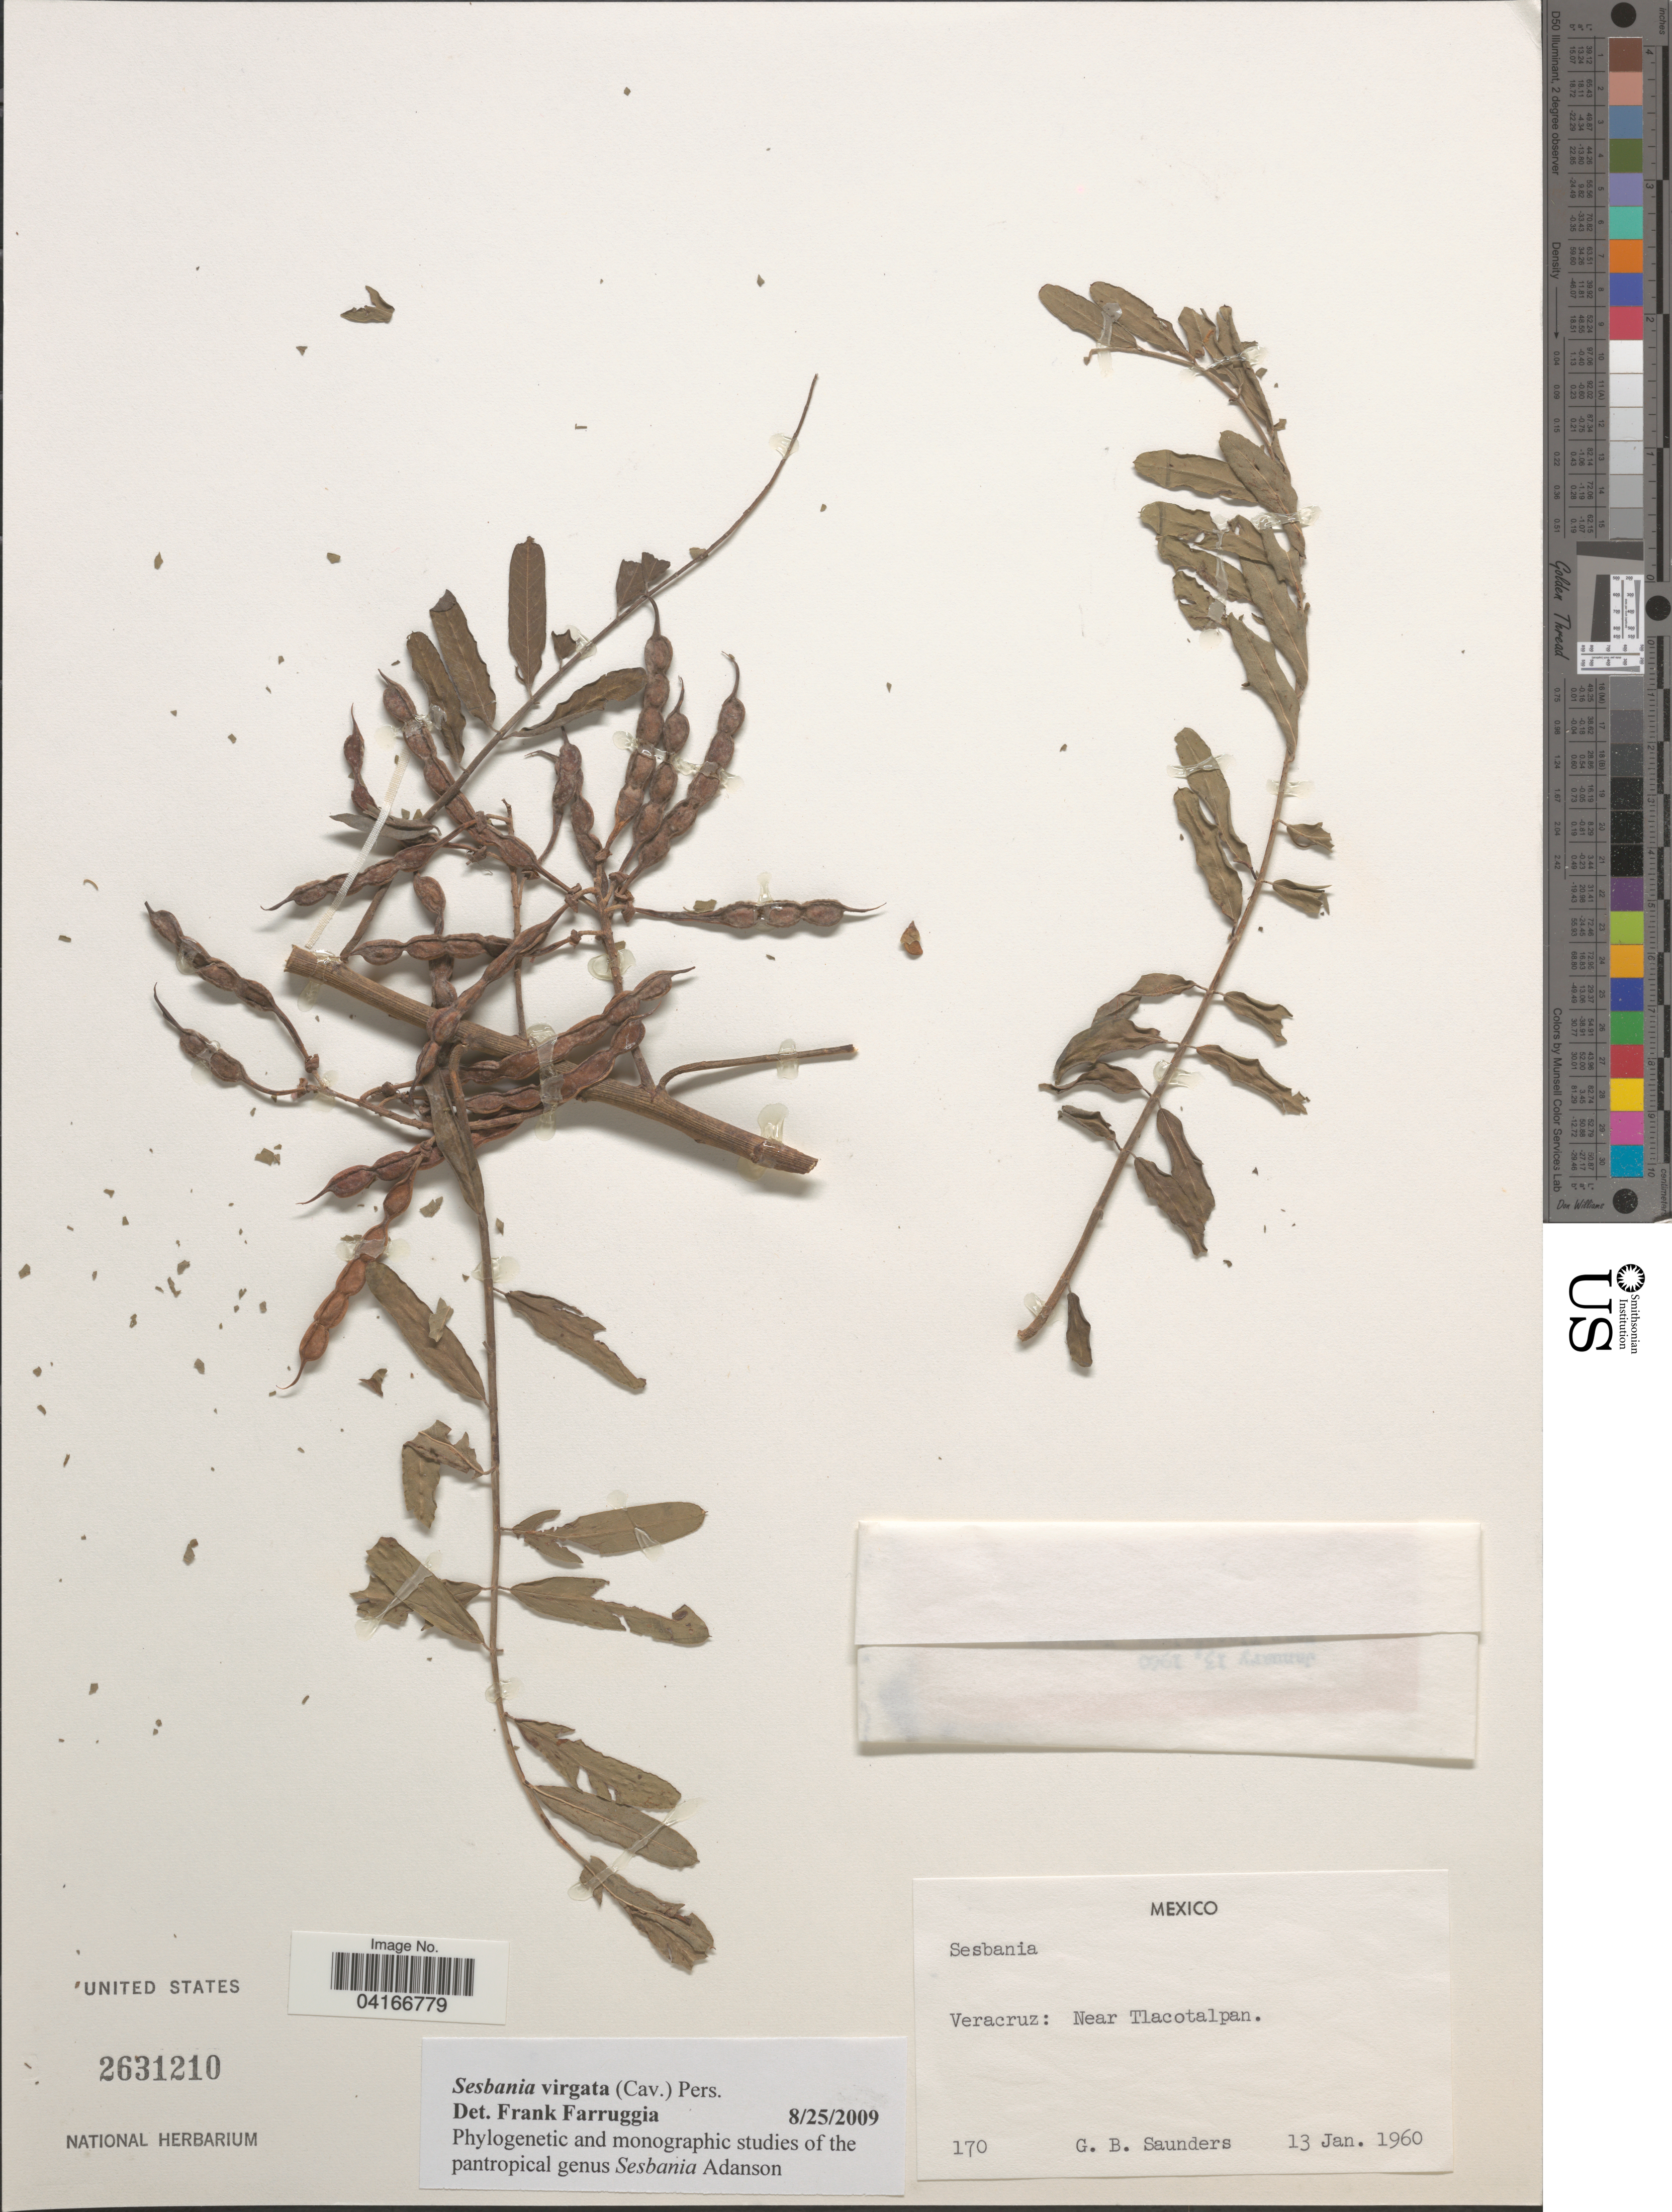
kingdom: Plantae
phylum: Tracheophyta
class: Magnoliopsida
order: Fabales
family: Fabaceae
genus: Sesbania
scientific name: Sesbania virgata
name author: (Cav.) Pers.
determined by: Farruggia, Frank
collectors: G. B. Saunders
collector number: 170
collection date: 1960-01-13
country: Mexico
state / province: Veracruz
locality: Veracruz: Near Tlacotalpan.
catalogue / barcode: US 2631210